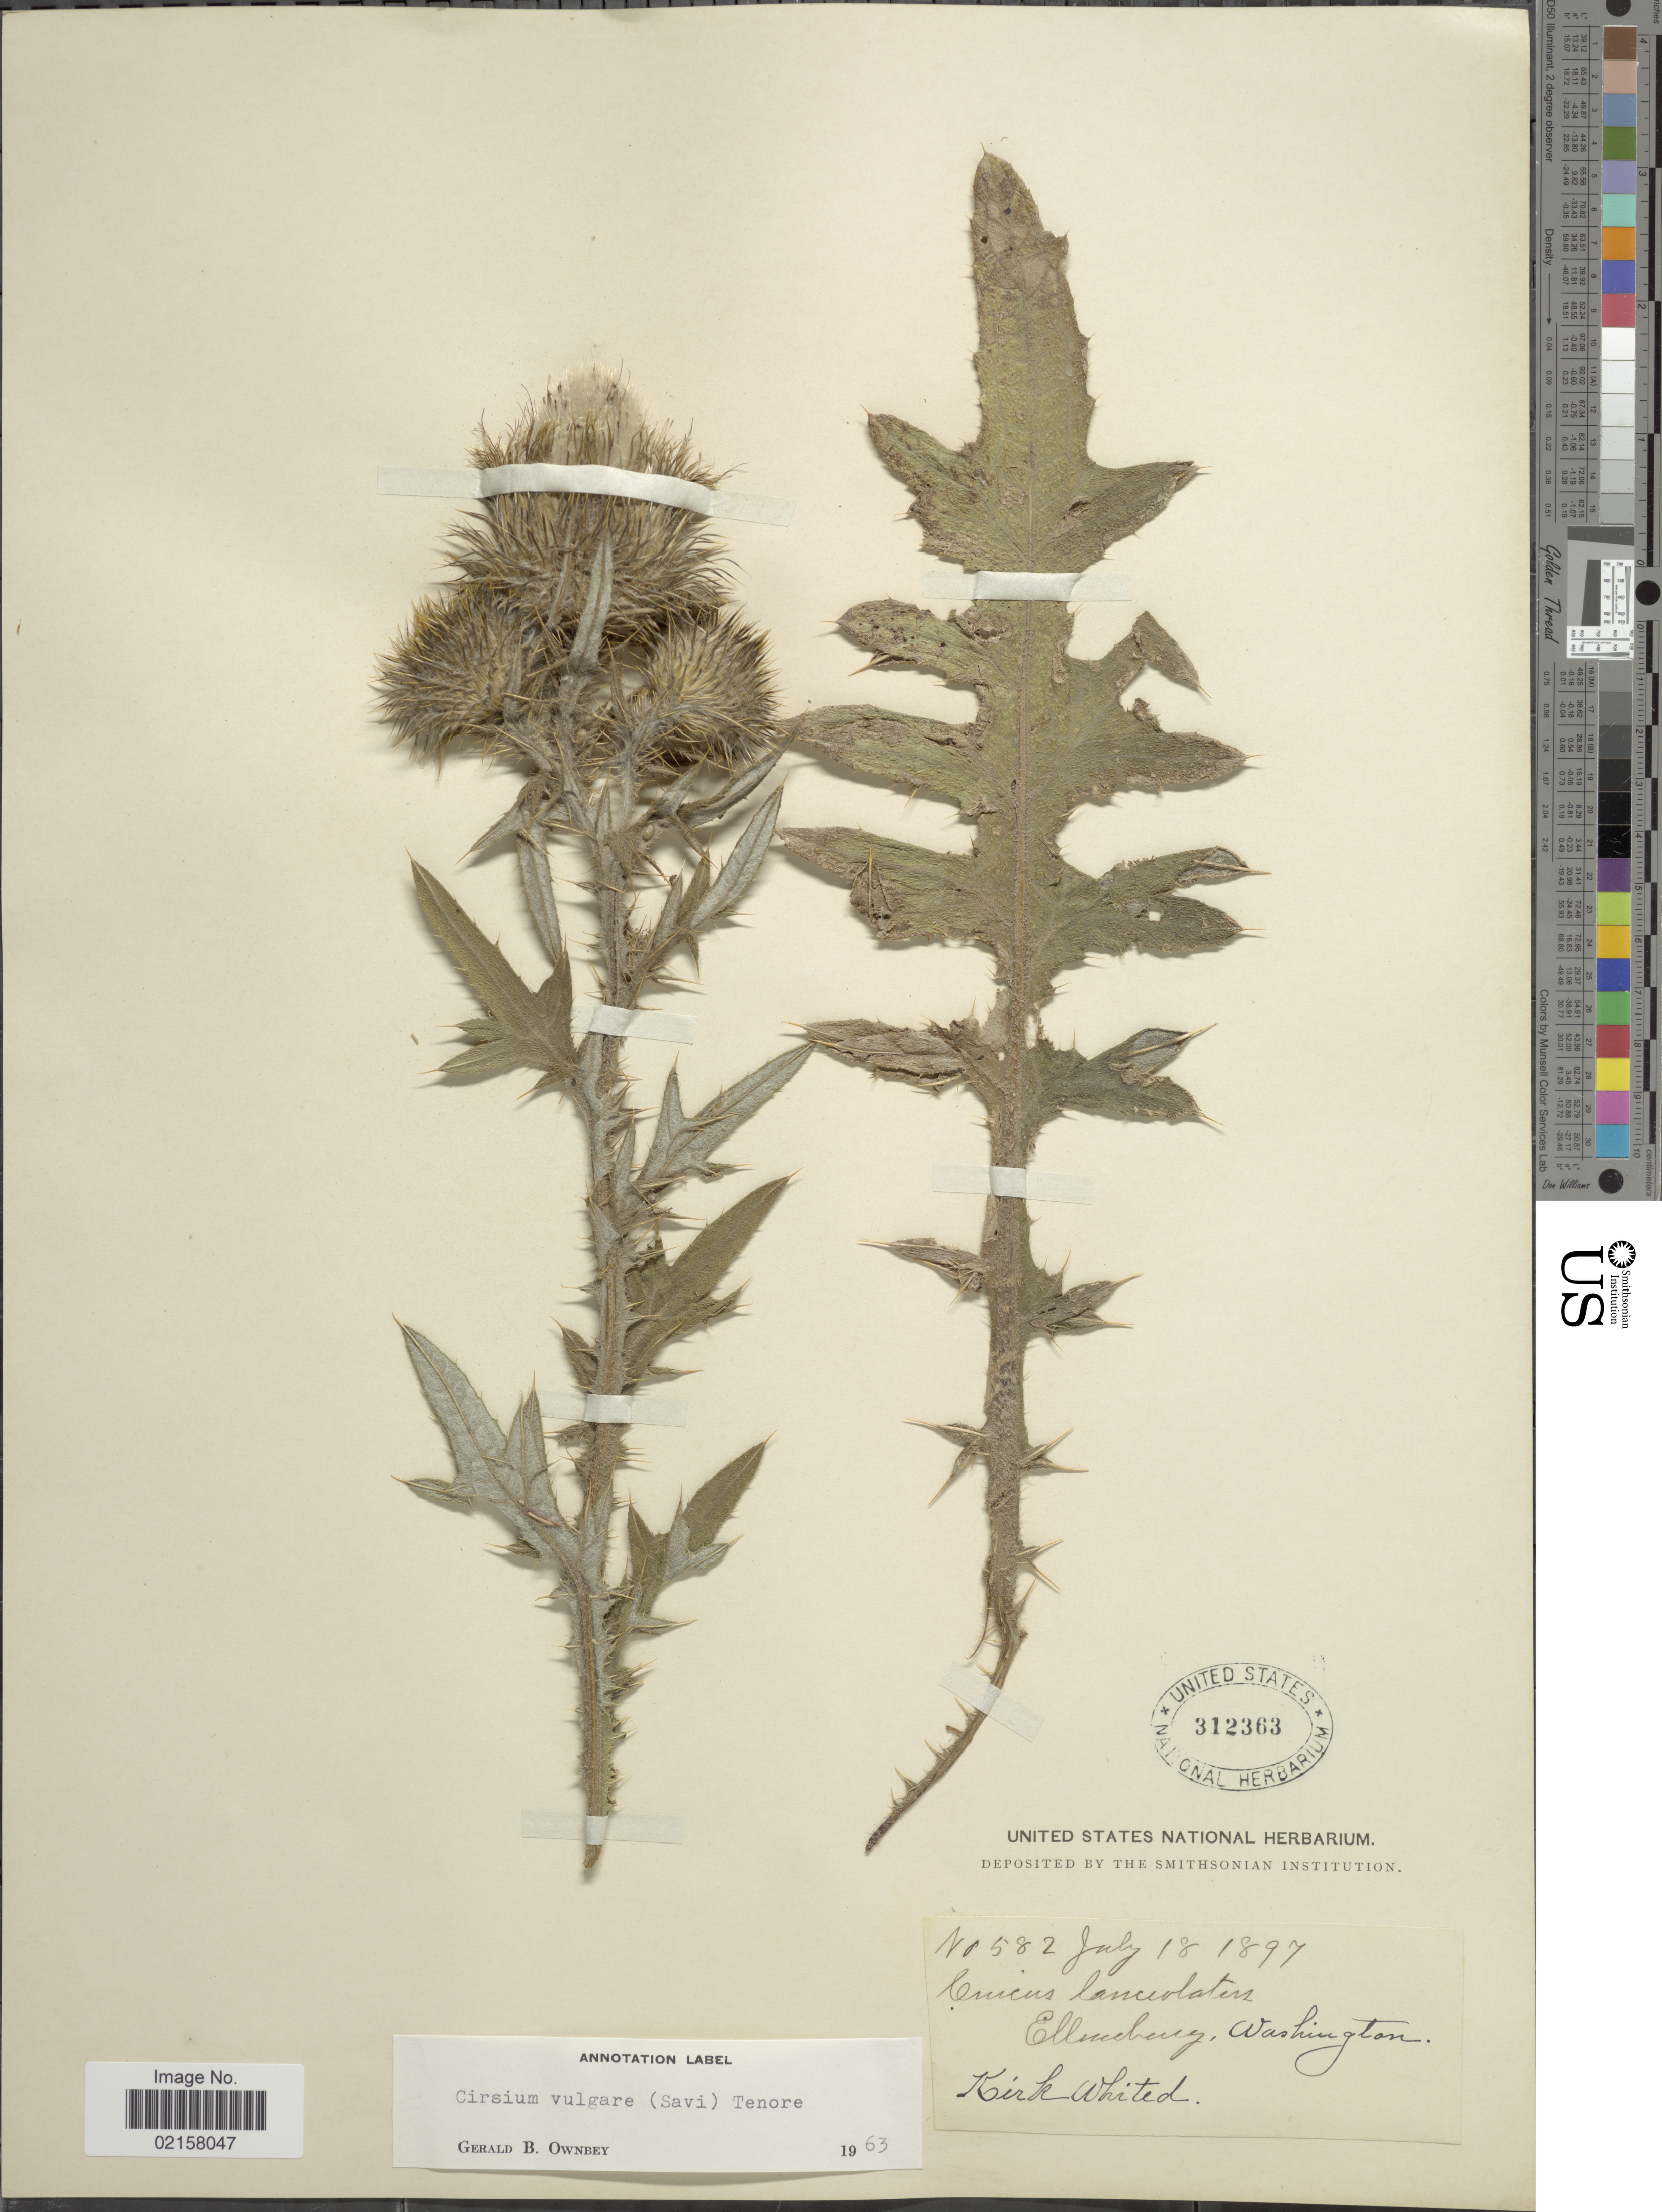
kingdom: Plantae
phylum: Tracheophyta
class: Magnoliopsida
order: Asterales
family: Asteraceae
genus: Cirsium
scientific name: Cirsium vulgare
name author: (Savi) Ten.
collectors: K. Whited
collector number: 582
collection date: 1897-07-18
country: United States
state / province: Washington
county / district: Kittitas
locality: Ellensburg.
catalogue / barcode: US 312363